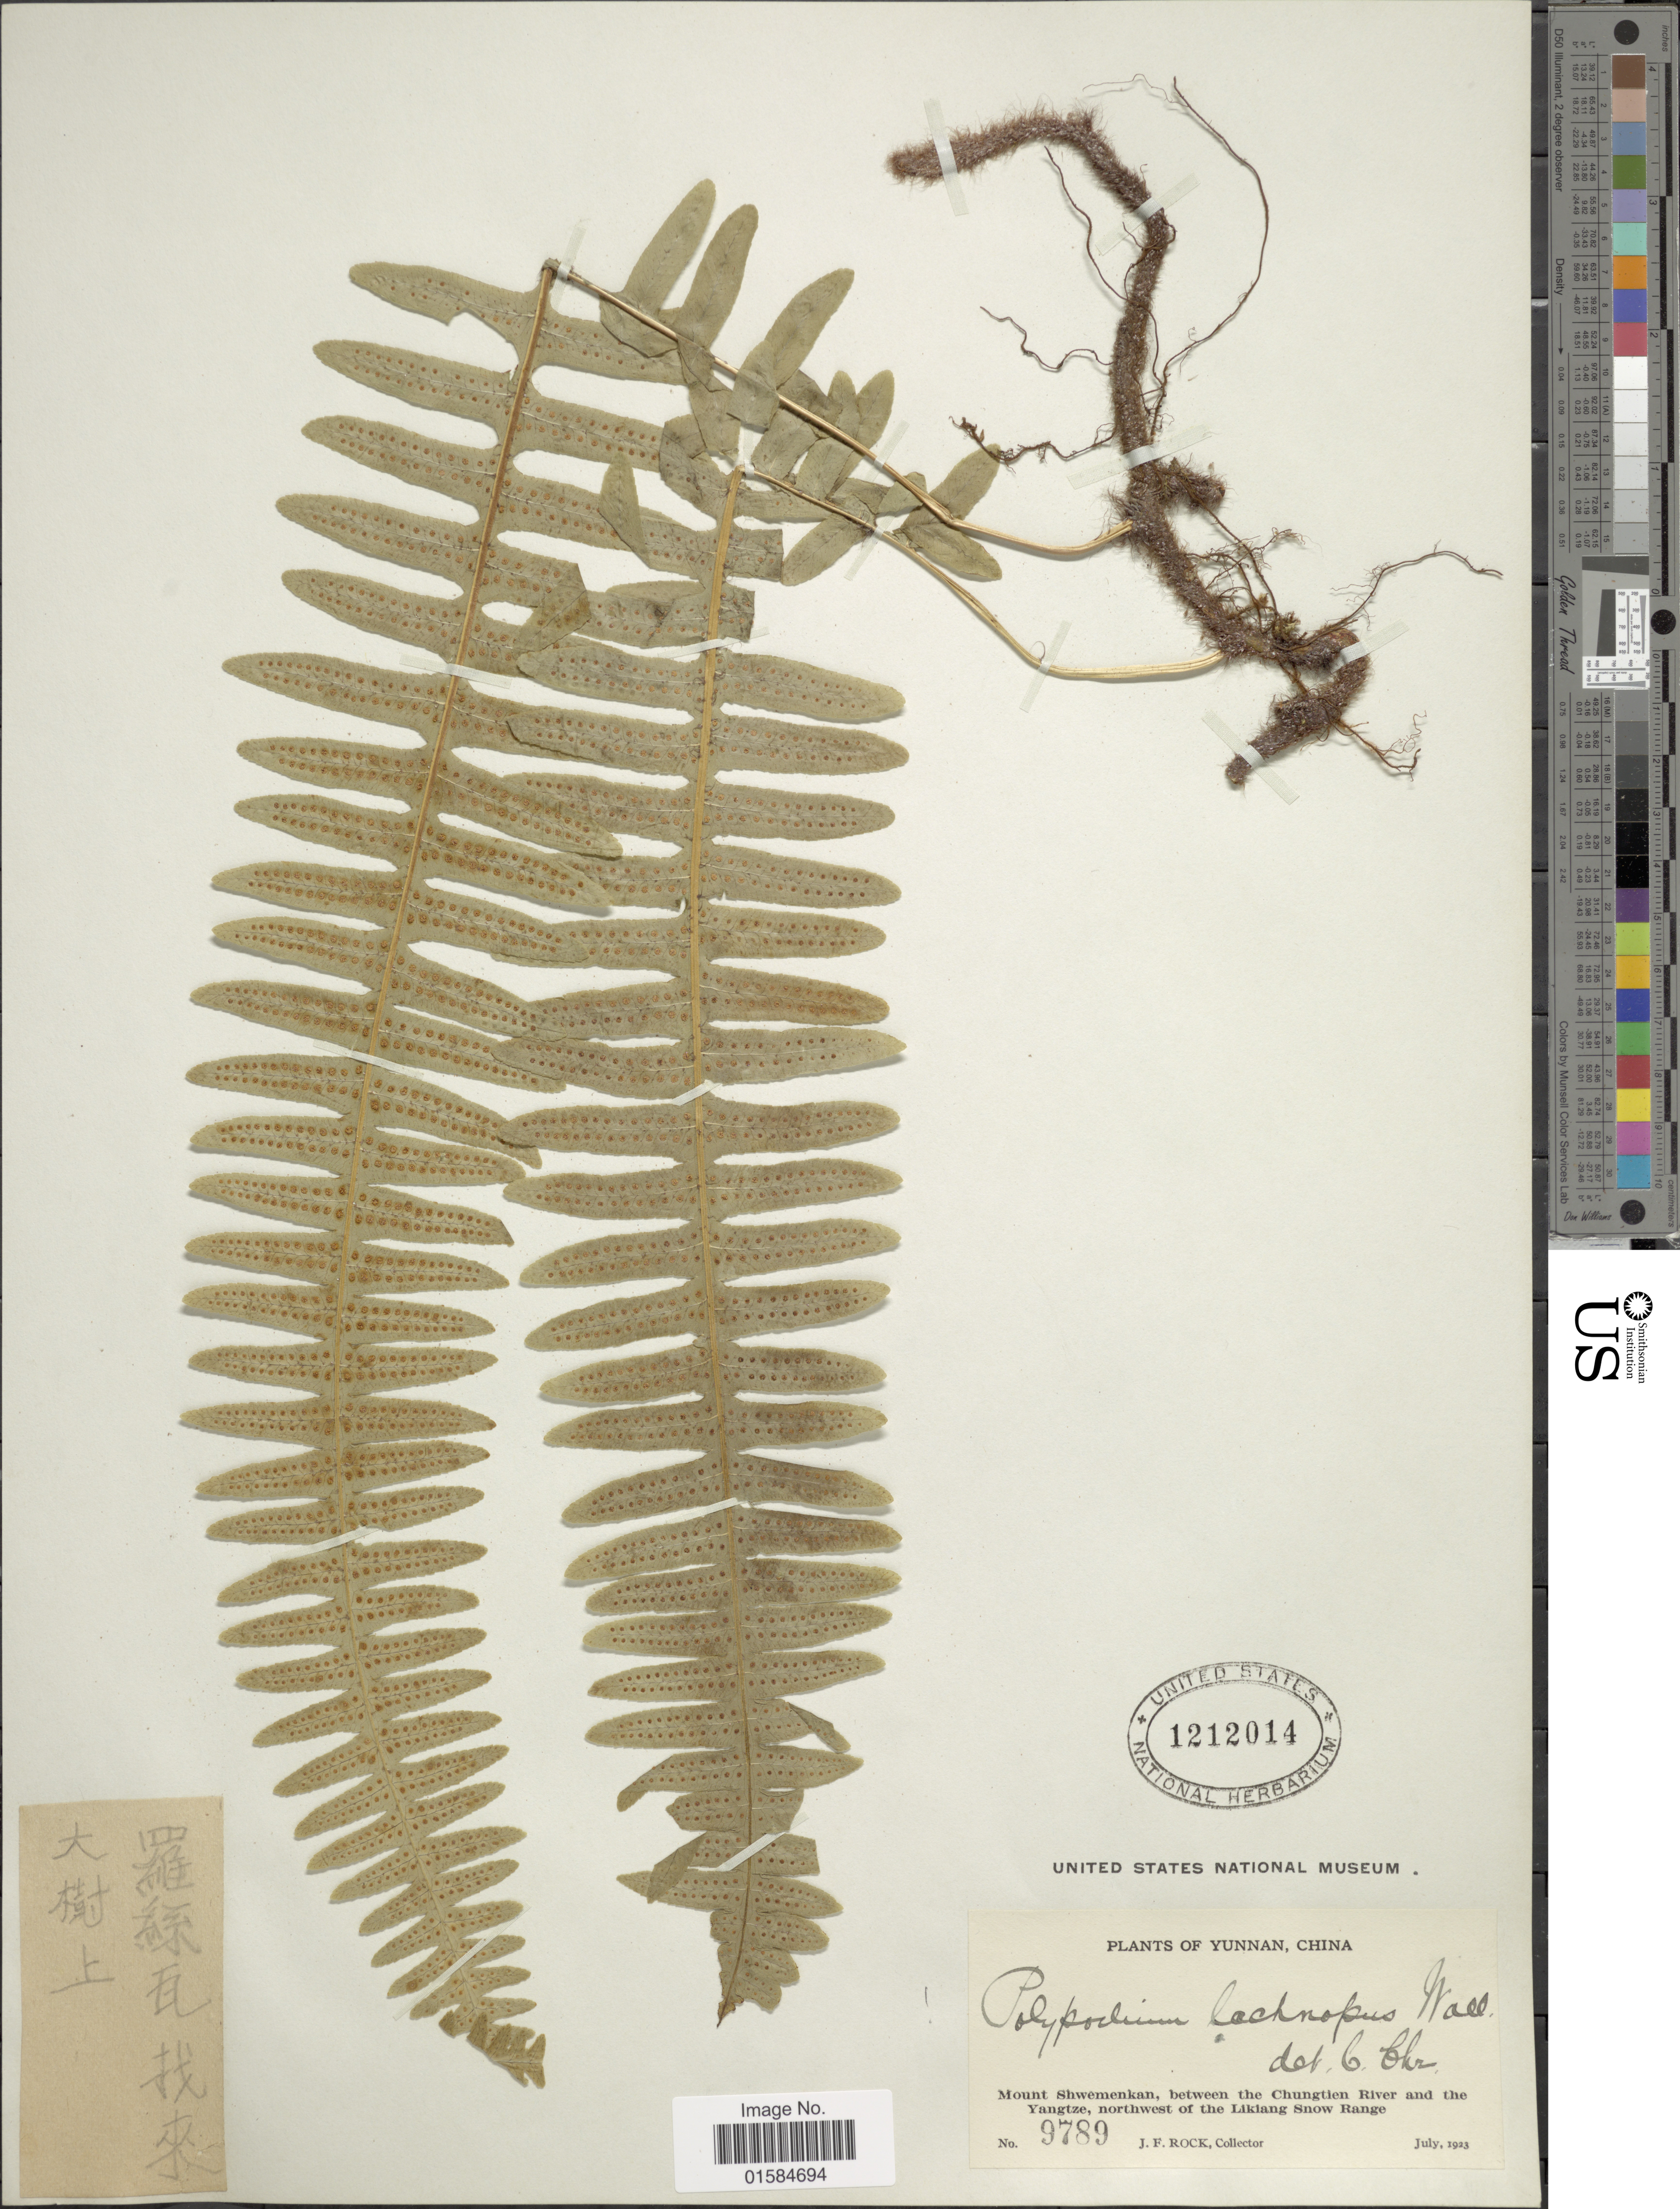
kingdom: Plantae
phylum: Tracheophyta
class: Polypodiopsida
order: Polypodiales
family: Polypodiaceae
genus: Goniophlebium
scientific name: Goniophlebium lachnopus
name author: (Wall. ex Hook.) J. Sm.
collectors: J. Rock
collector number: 9789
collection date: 1923-07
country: China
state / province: Yunnan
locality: Mount Schwemenkan, between the Chungtien river and the Yangtze, northwest of the Likiang Snow Range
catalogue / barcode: US 1212014